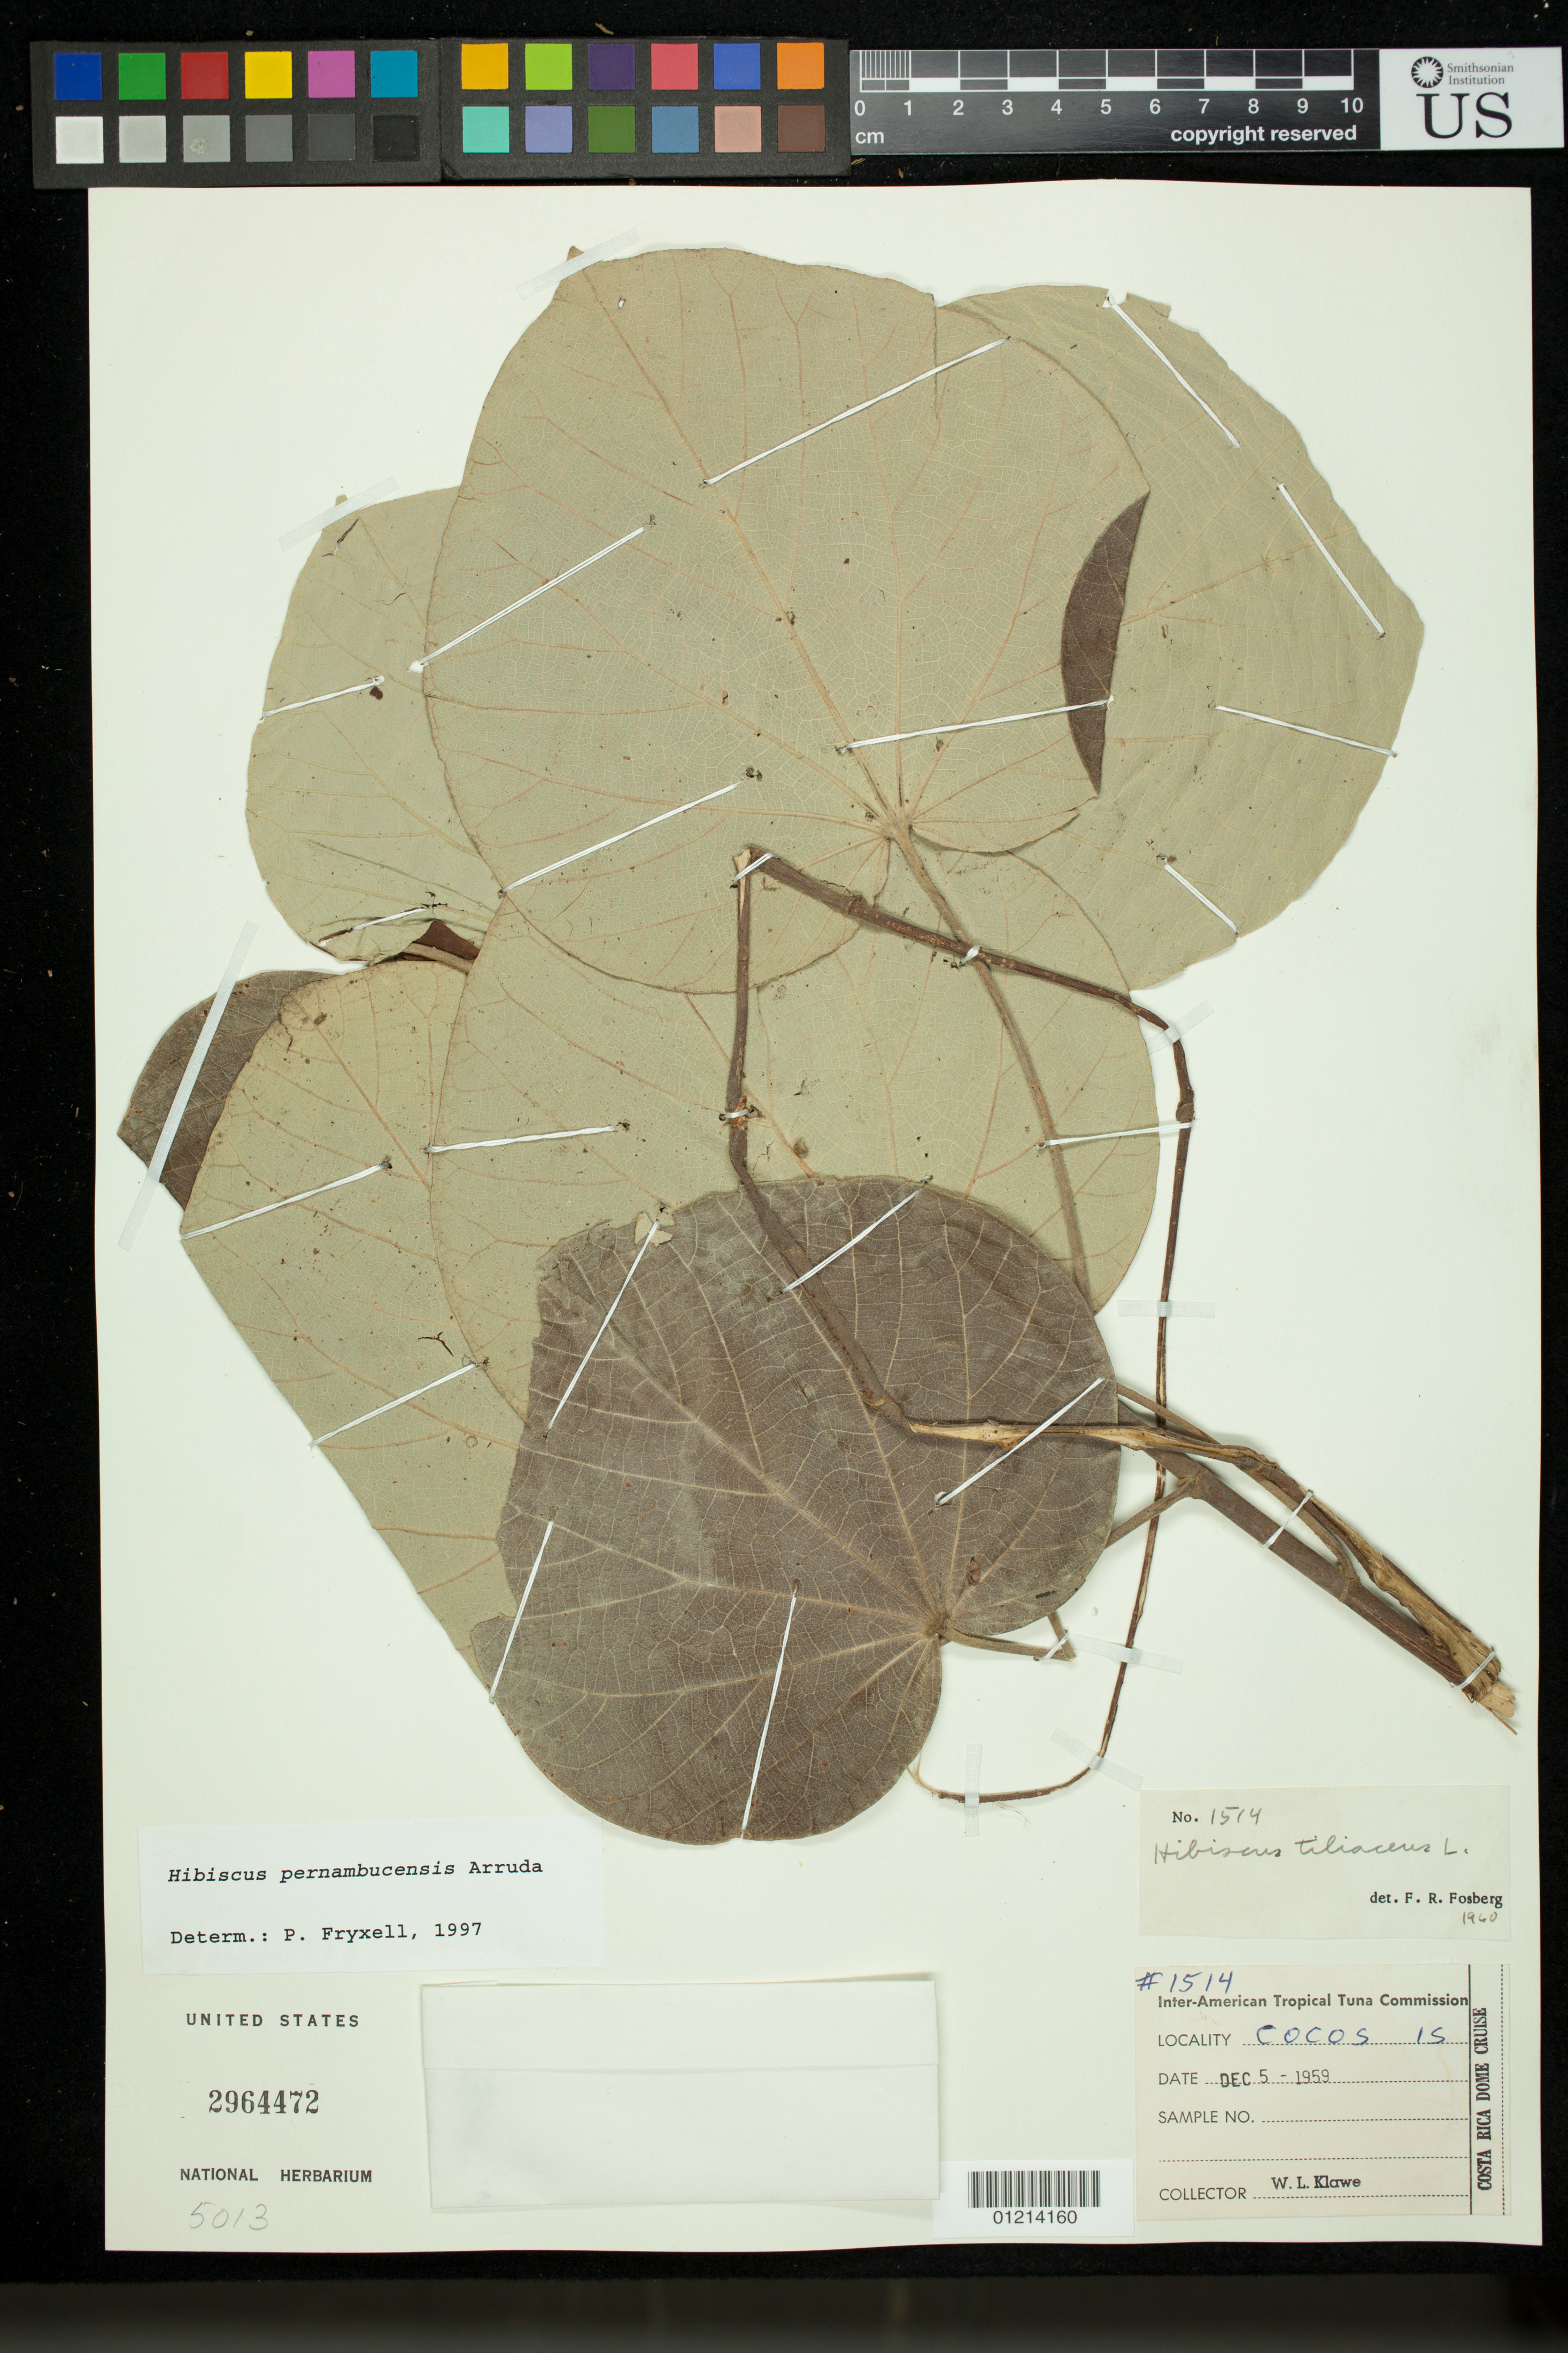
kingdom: Plantae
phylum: Tracheophyta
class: Magnoliopsida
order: Malvales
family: Malvaceae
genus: Talipariti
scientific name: Talipariti tiliaceum var. tiliaceum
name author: (L.) Fryxell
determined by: Dorr, Laurence J., Curator (BOT), Smithsonian Institution - National Museum of Natural History (UNITED STATES)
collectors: W. Klawe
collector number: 1514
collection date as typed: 12 May 1959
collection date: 1959-05-12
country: Costa Rica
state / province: Puntarenas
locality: Cocos Is.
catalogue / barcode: US 2964472